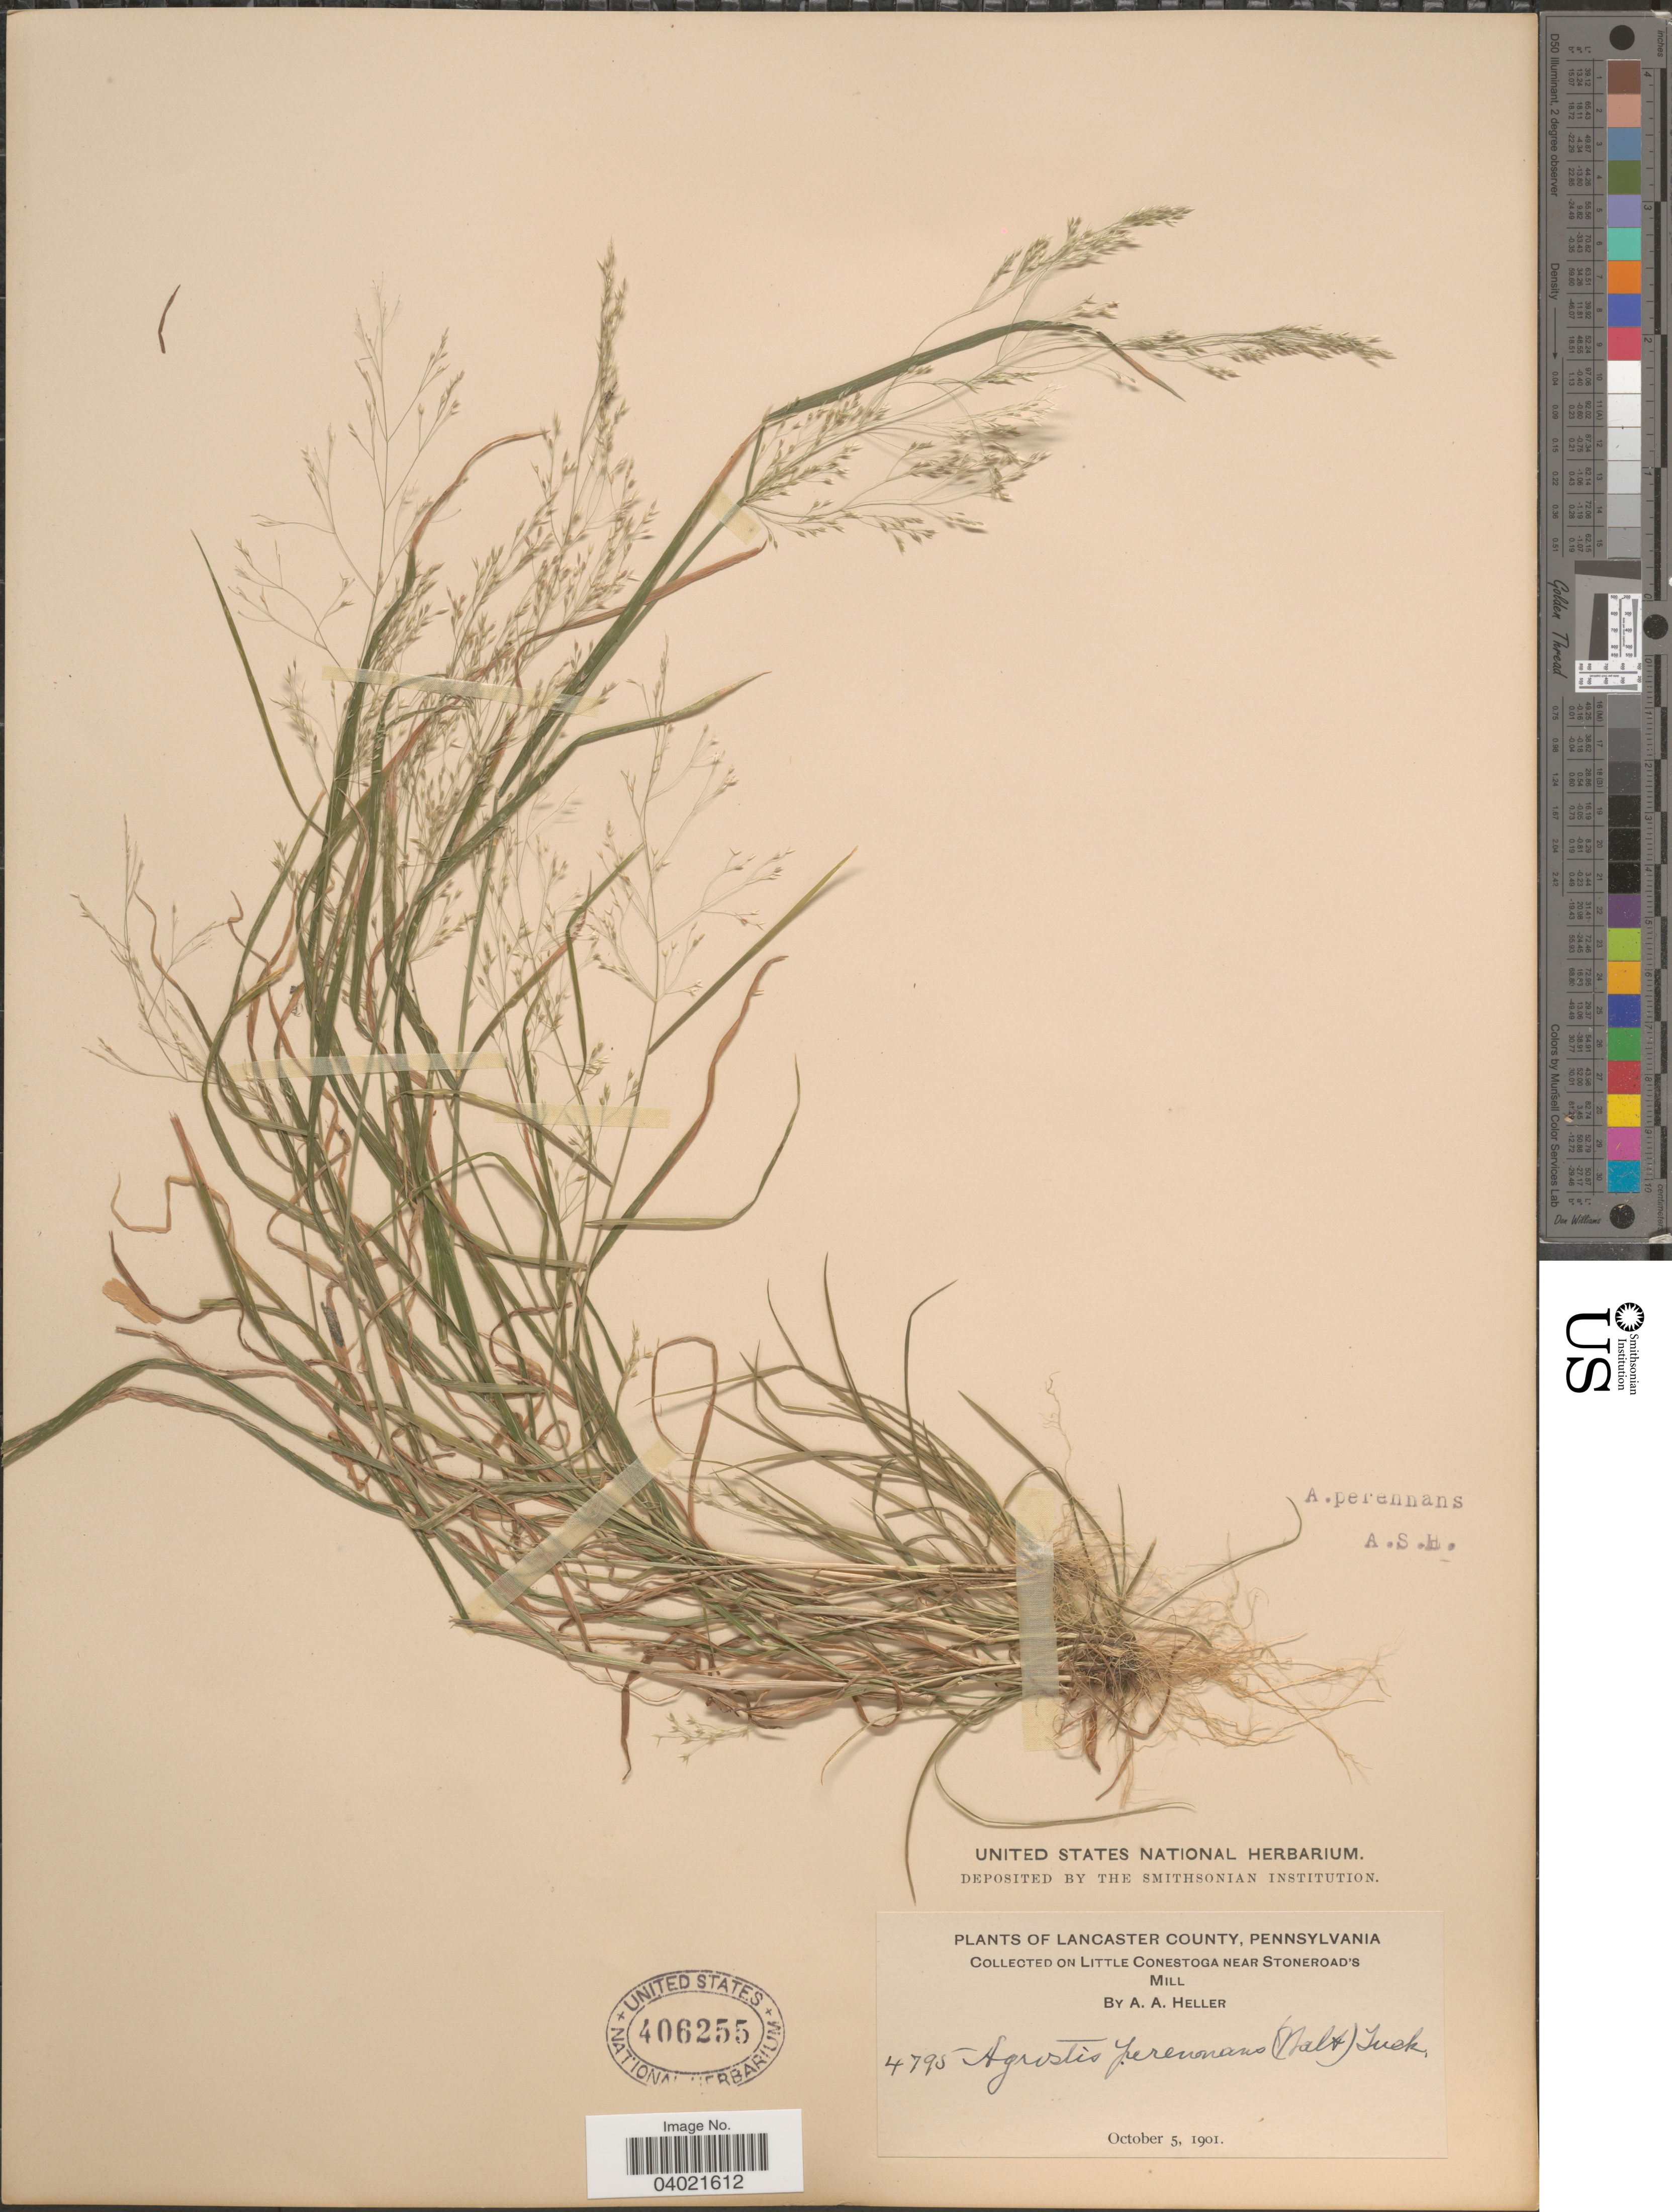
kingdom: Plantae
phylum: Tracheophyta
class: Liliopsida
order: Poales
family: Poaceae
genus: Agrostis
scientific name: Agrostis perennans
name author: (Walter) Tuck.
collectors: A. A. Heller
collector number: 4795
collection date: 1901-10-05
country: United States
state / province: Pennsylvania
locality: Lancaster County. On Little Conestoga near Stoneroad's Mill.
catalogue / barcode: US 406255